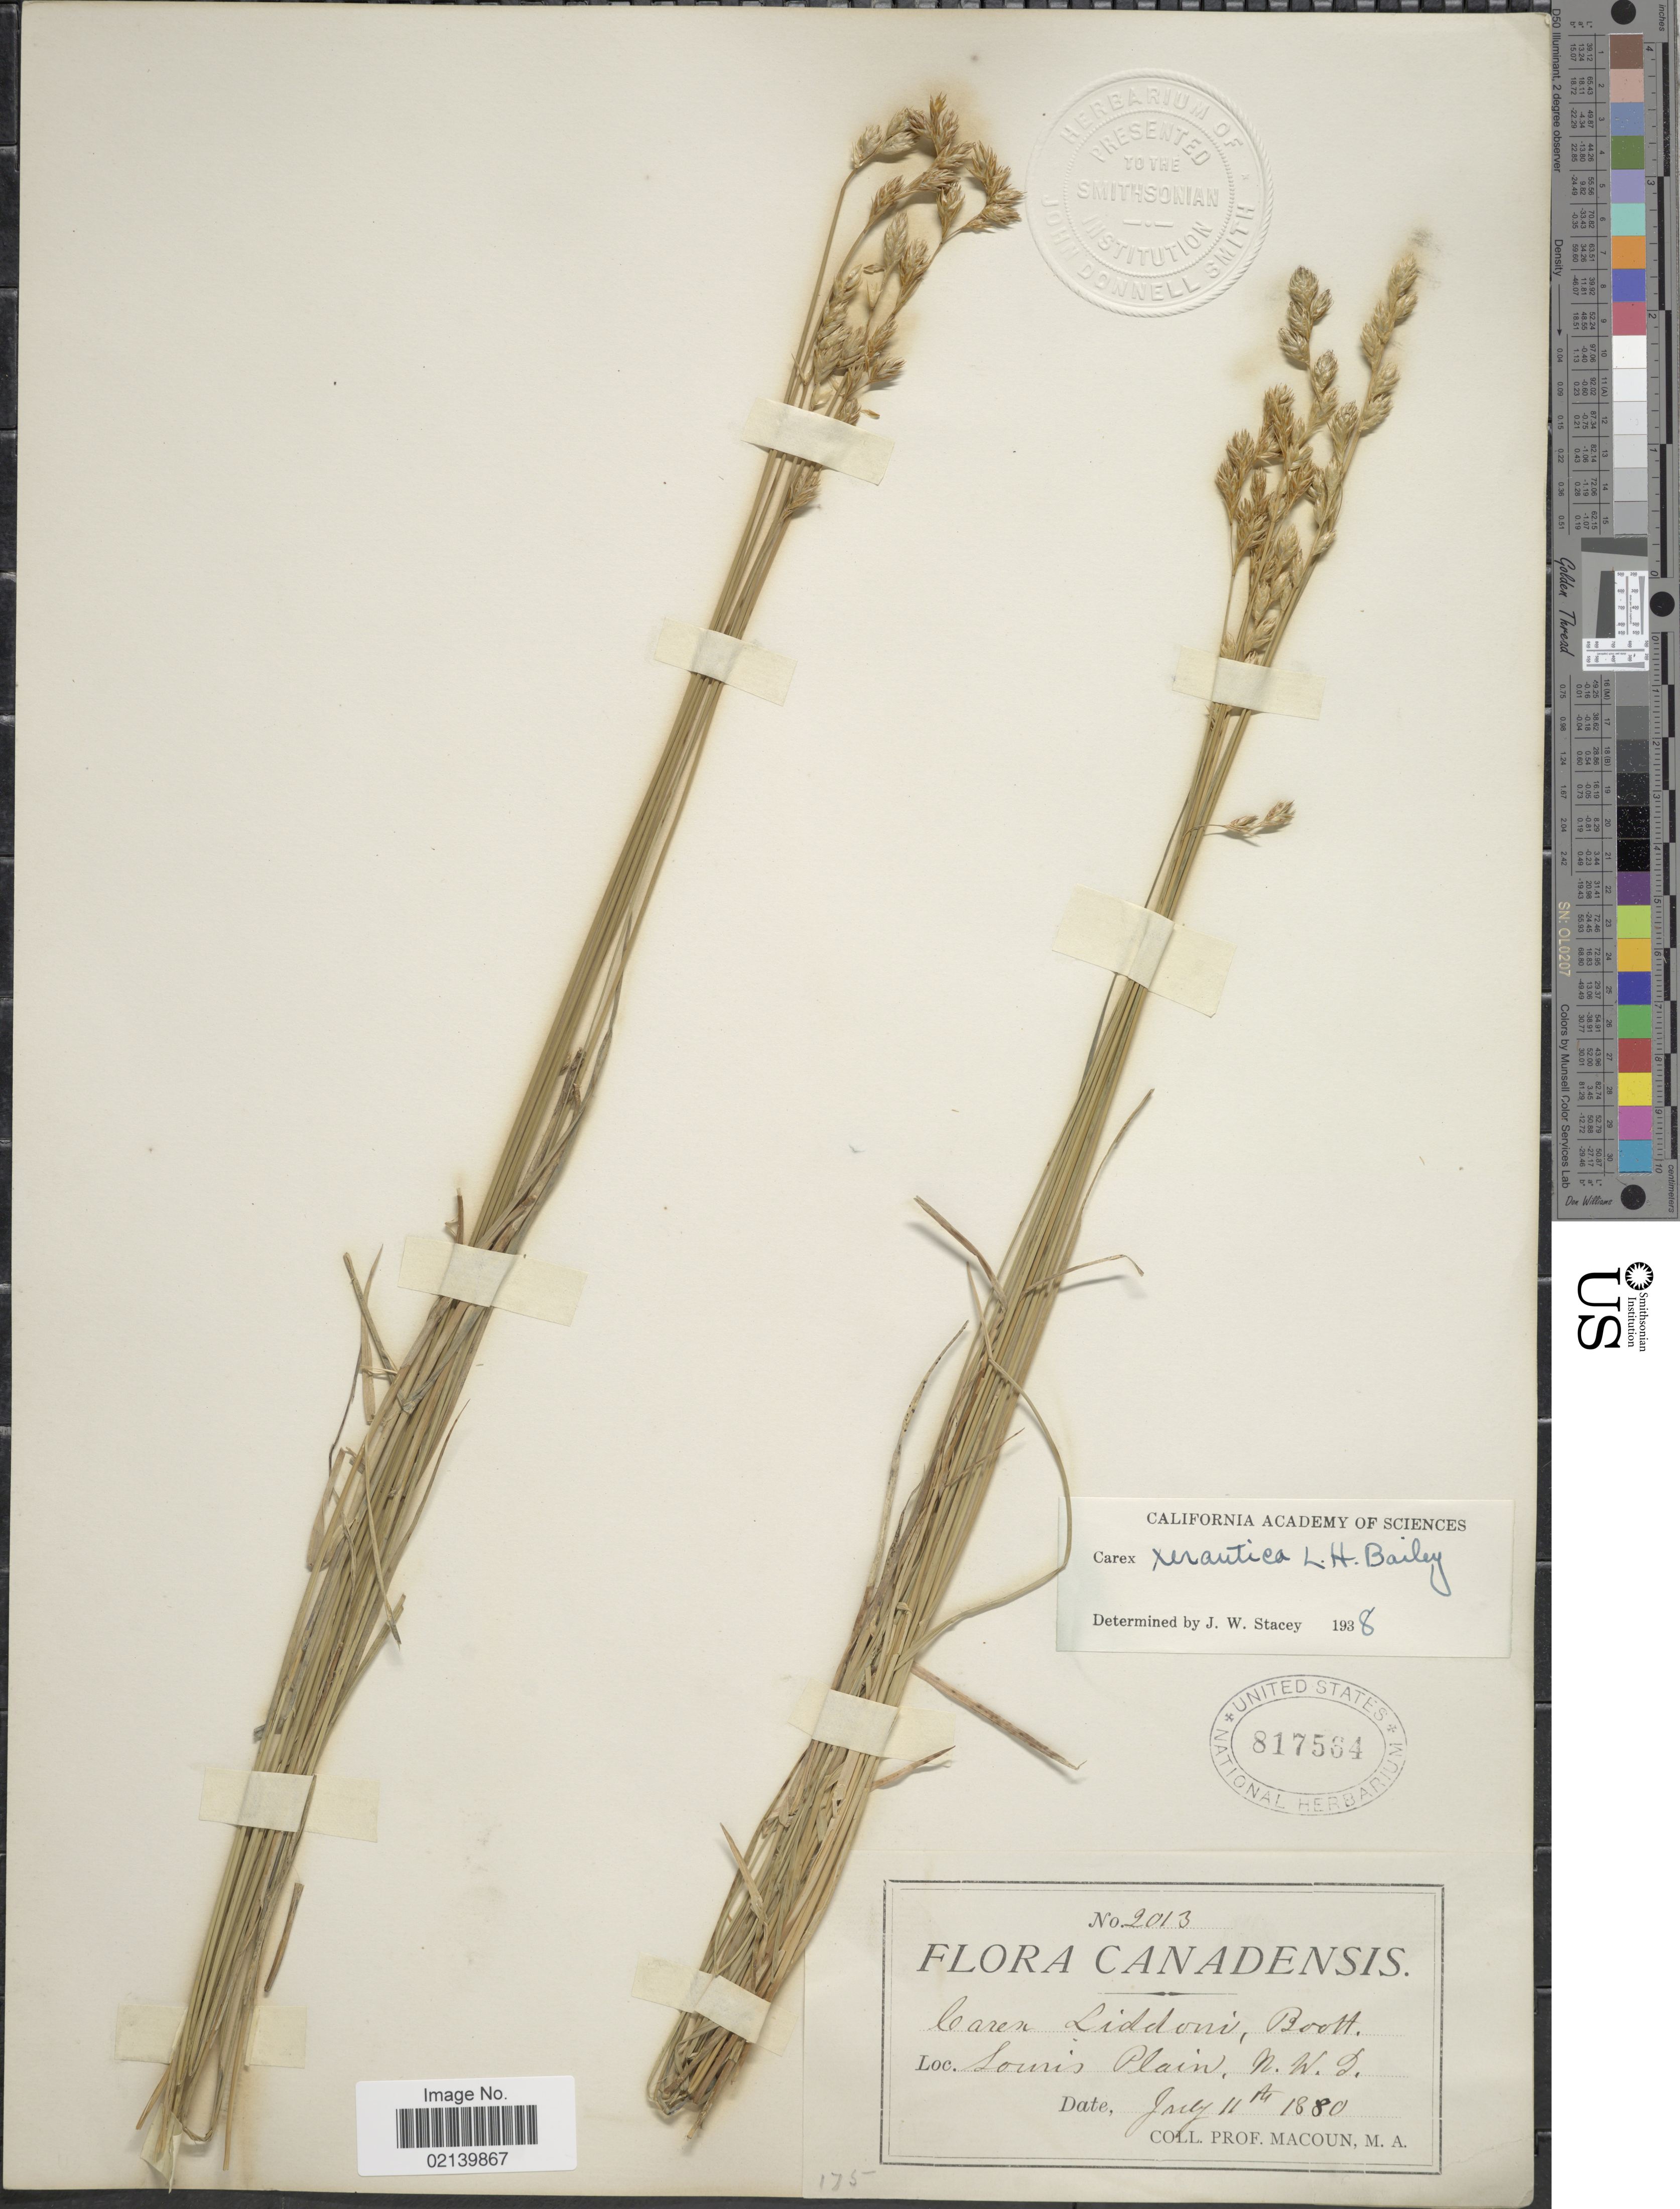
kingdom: Plantae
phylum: Tracheophyta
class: Liliopsida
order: Poales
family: Cyperaceae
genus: Carex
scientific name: Carex xerantica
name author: L.H. Bailey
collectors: M. Macoun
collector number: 2013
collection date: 1880-07-11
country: Canada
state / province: Northwest Territories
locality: Louis Plain, N.W.T.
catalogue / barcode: US 817564